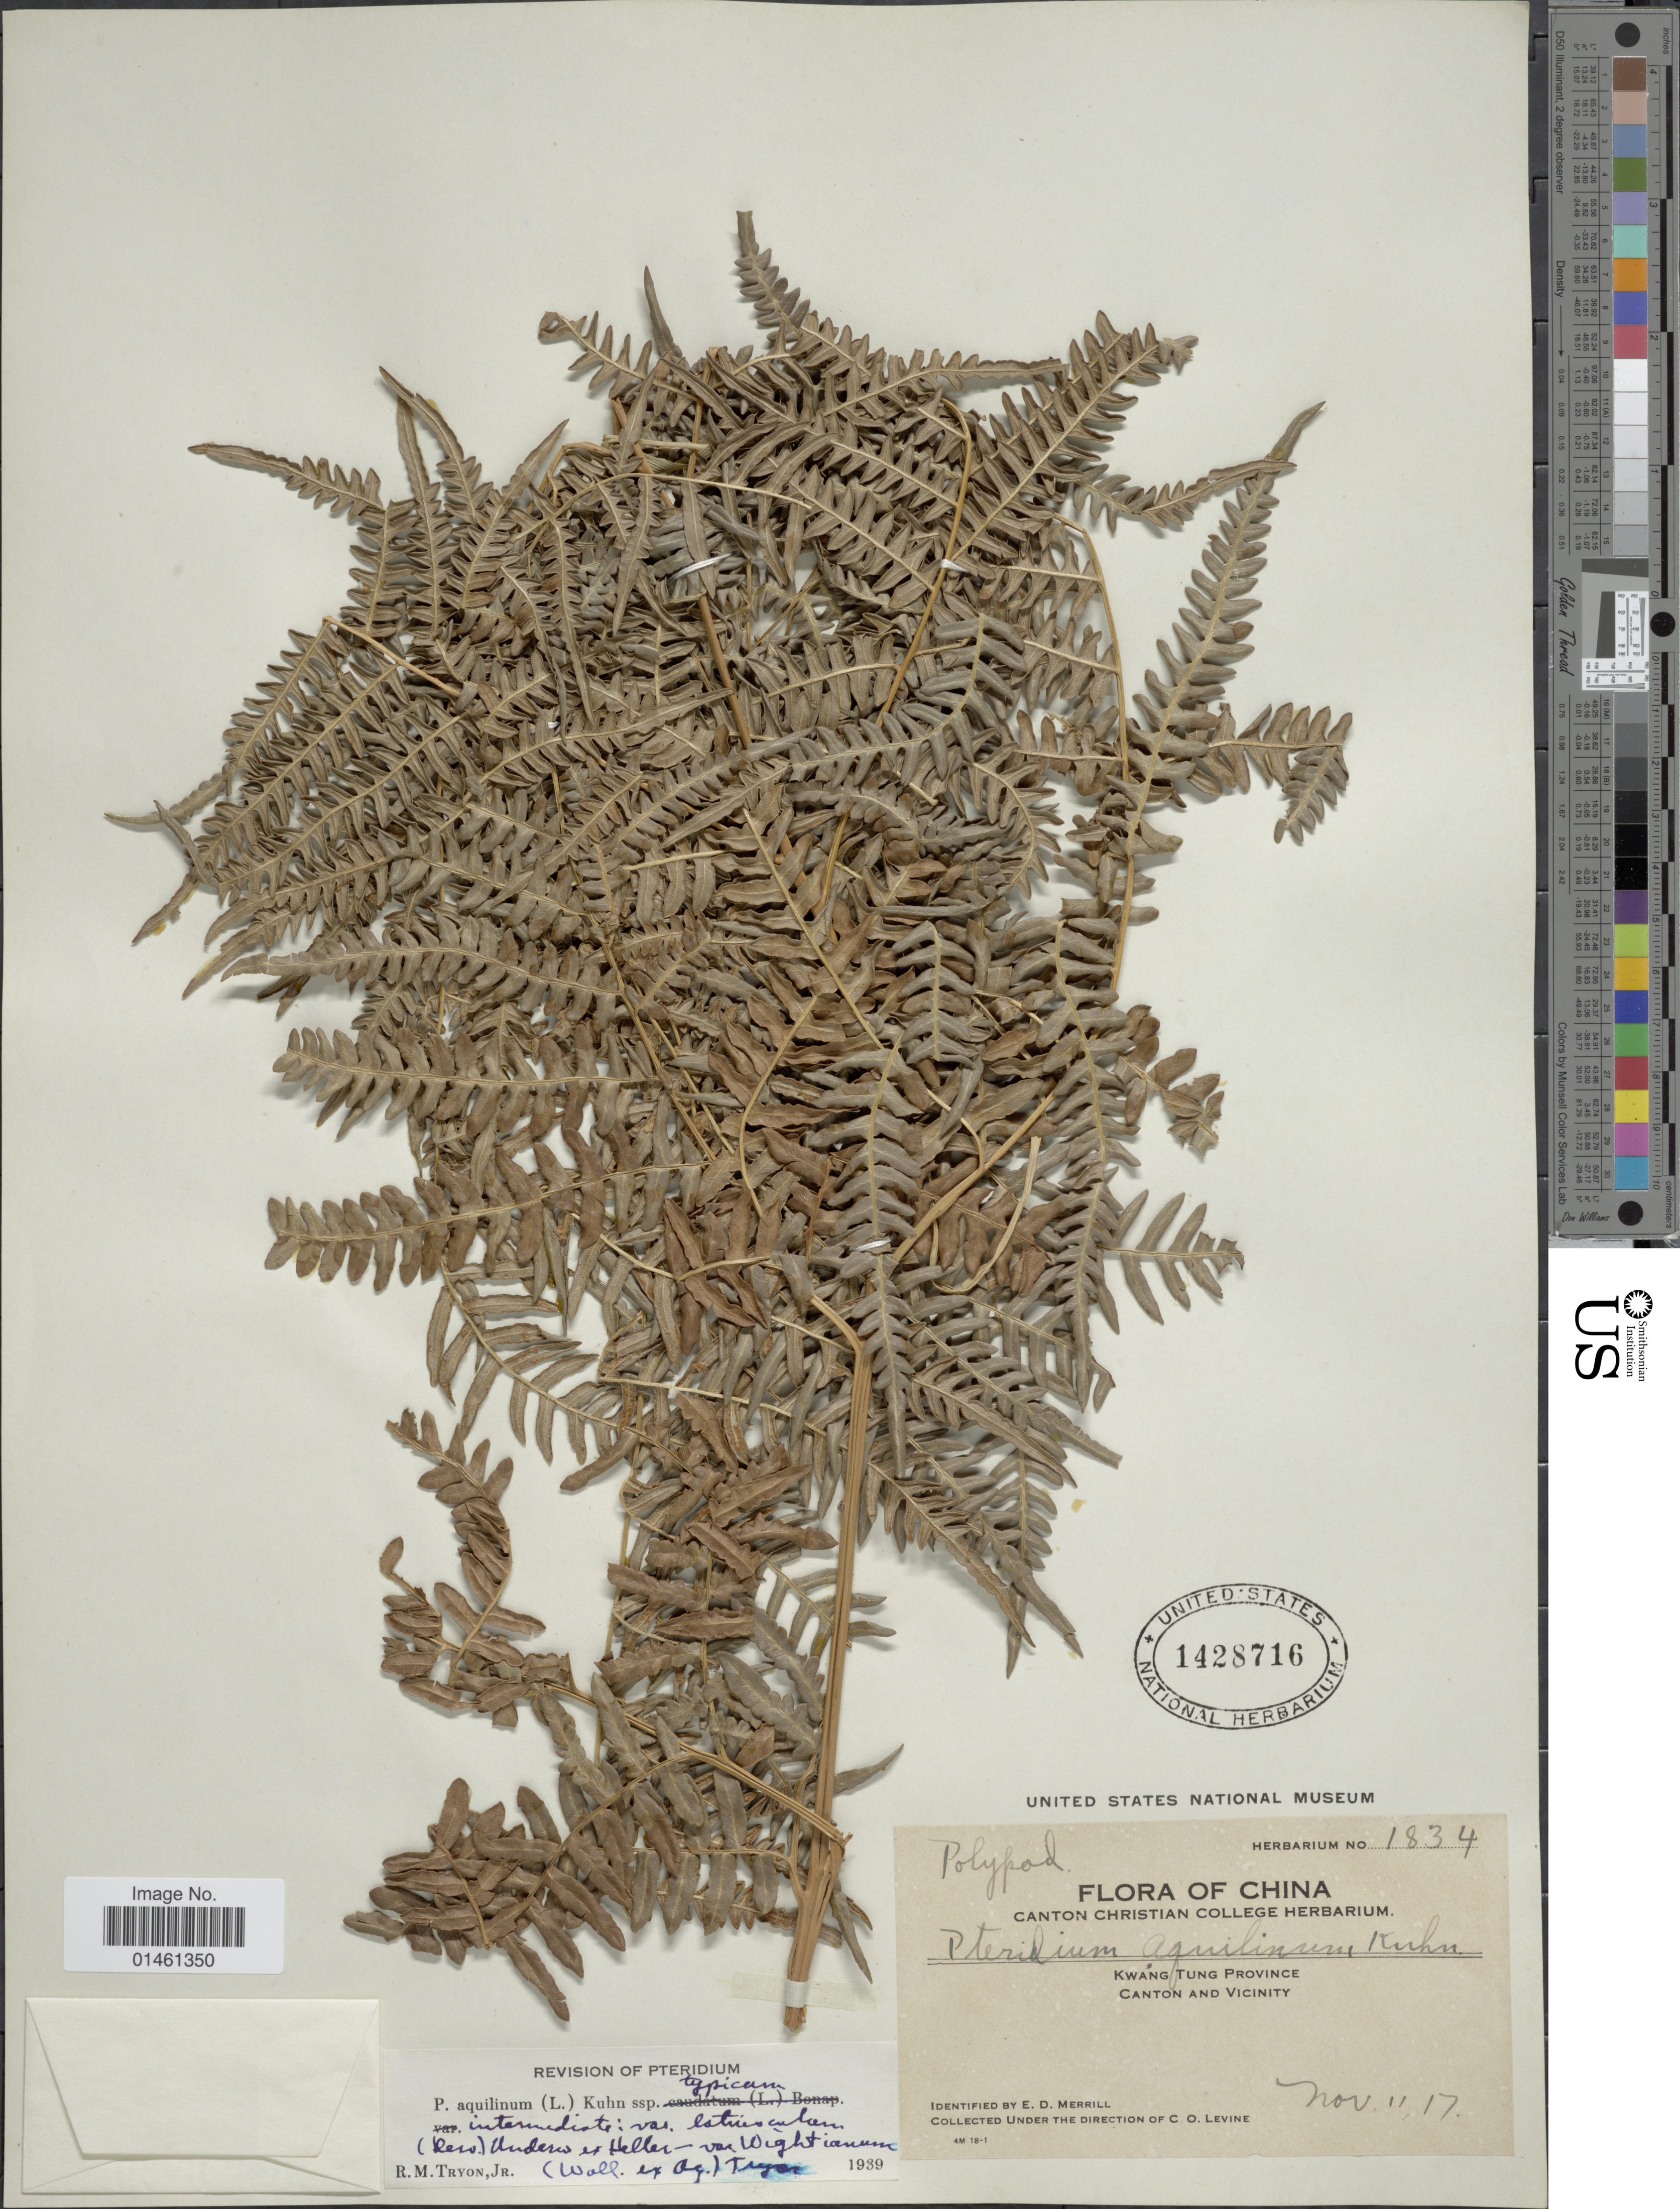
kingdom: Plantae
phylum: Tracheophyta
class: Polypodiopsida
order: Polypodiales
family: Dennstaedtiaceae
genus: Pteridium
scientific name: Pteridium aquilinum var. latiusculum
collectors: C. O. Levine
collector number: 1834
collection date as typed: Transcribed d/m/y: 11/11/17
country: China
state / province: Guangdong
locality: Kwangtung Province, Canton and Vicinity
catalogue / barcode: US 1428716